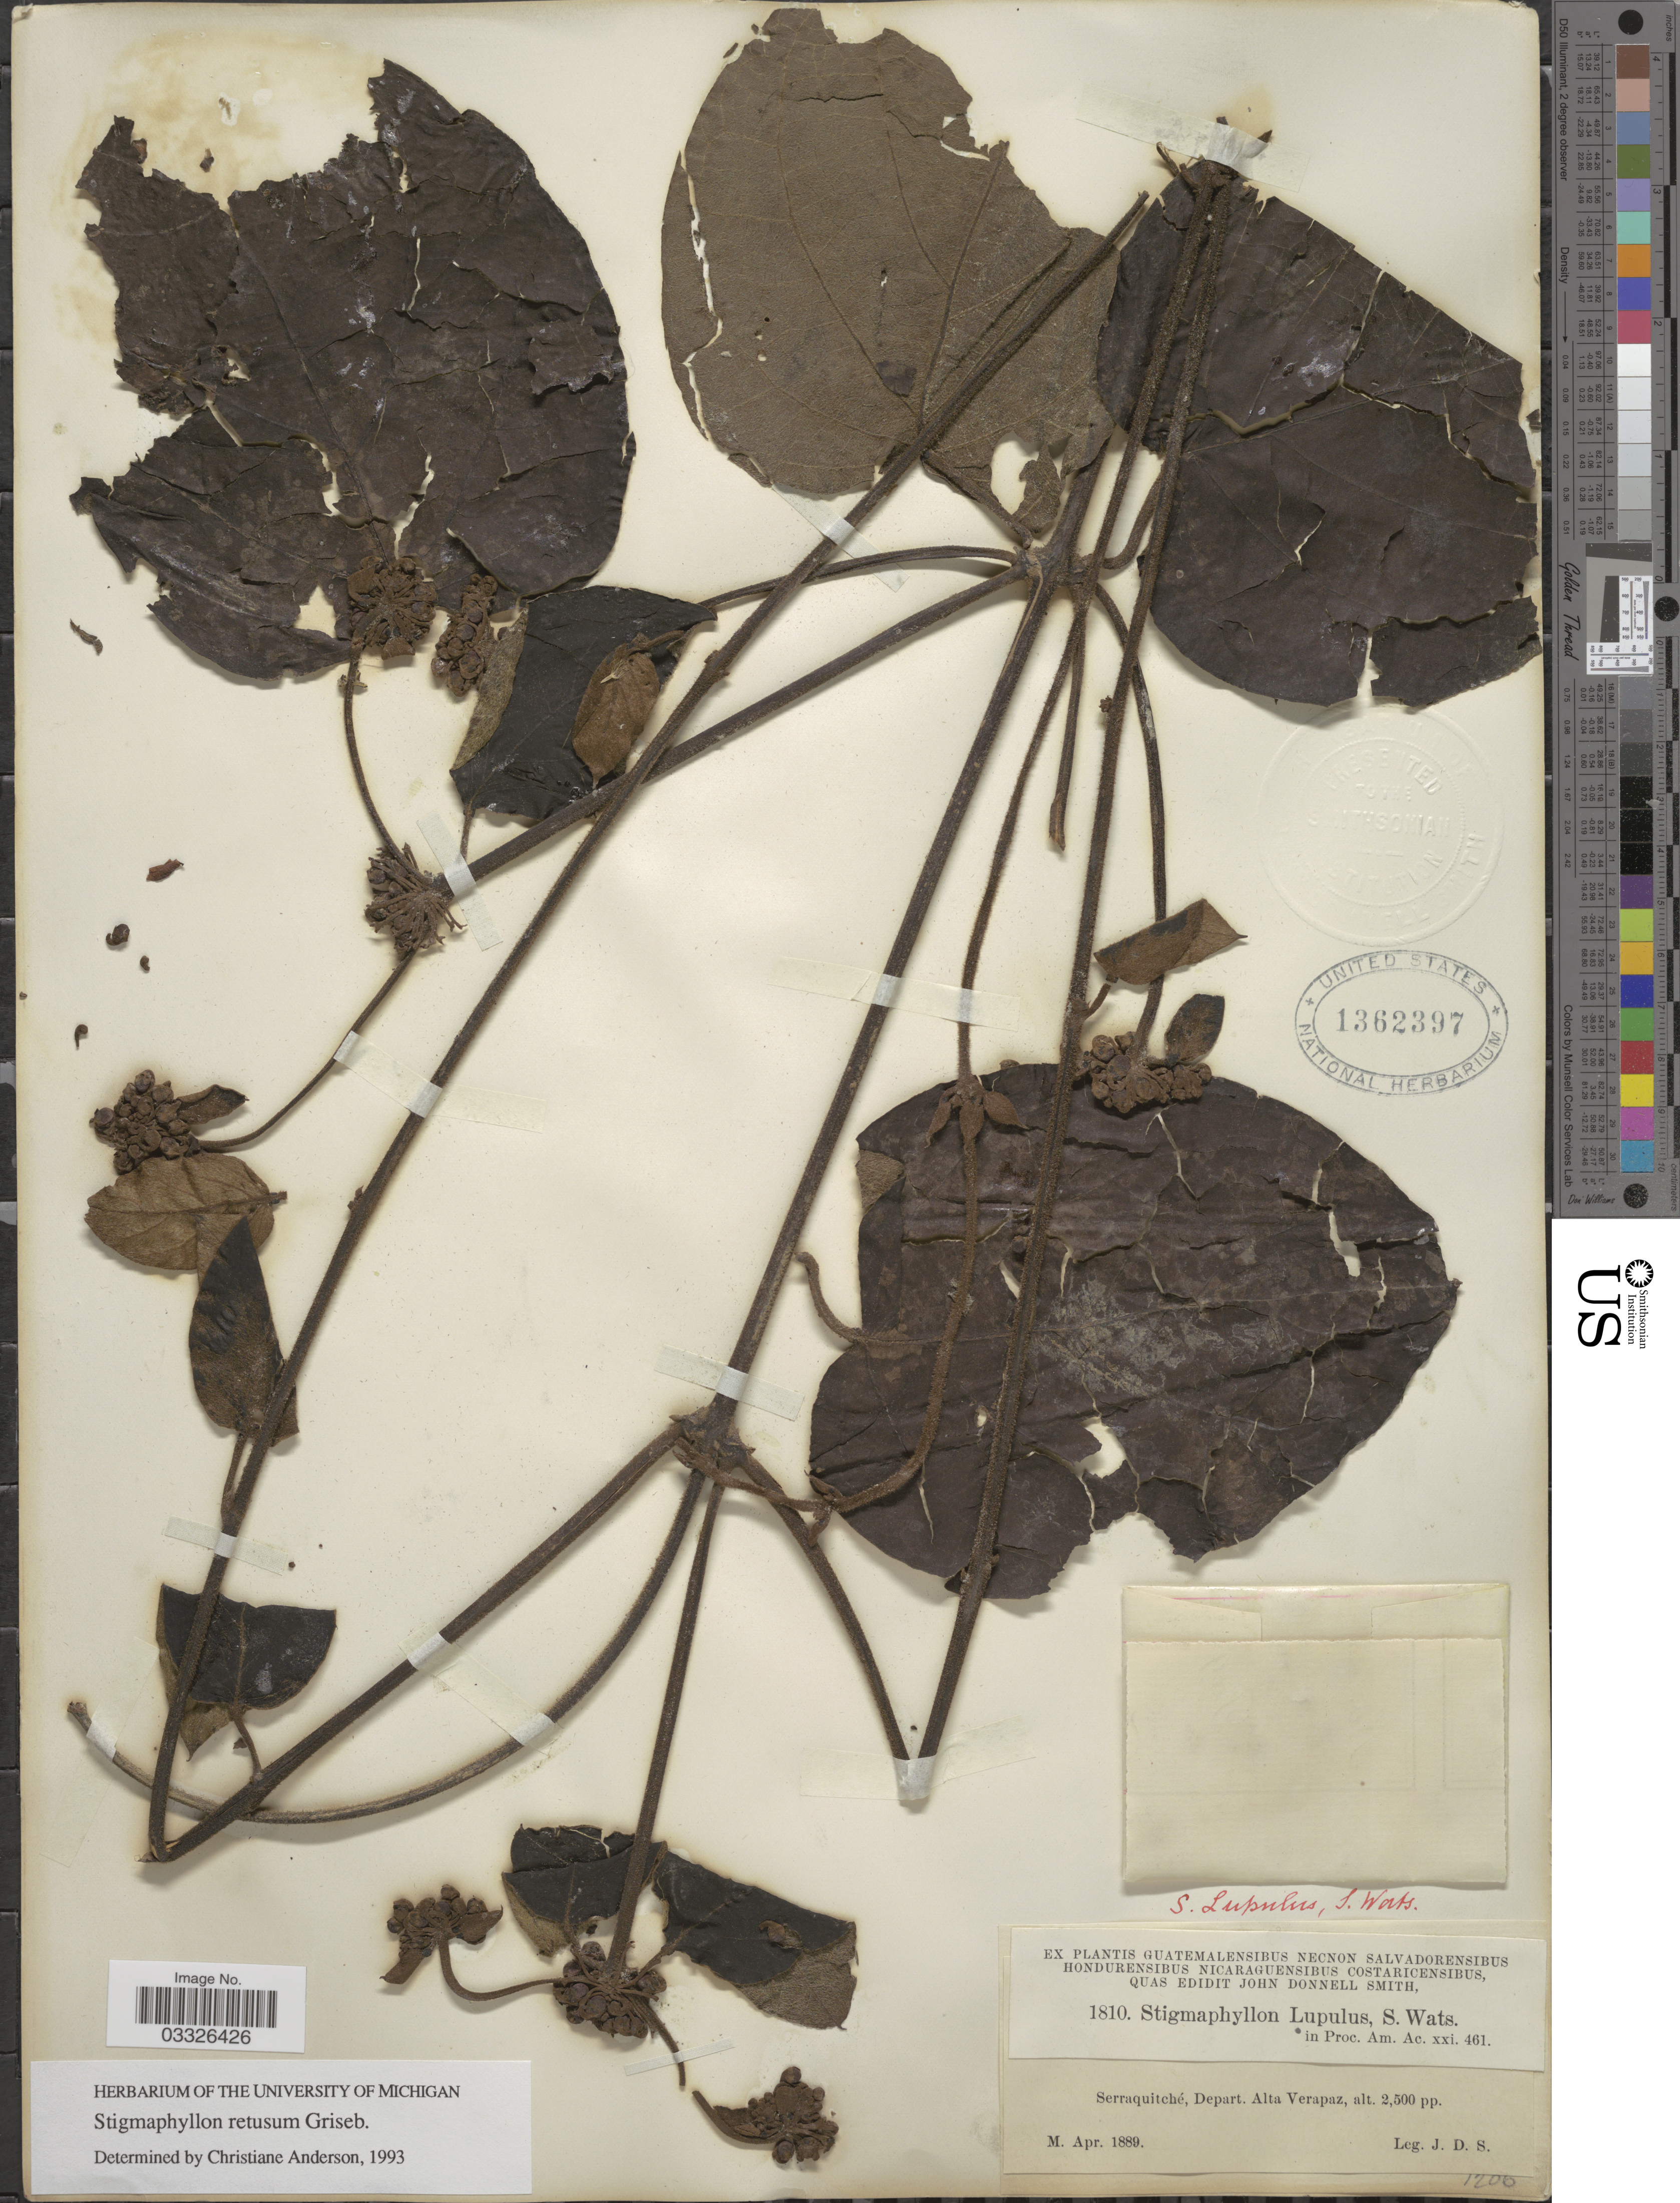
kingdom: Plantae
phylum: Tracheophyta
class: Magnoliopsida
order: Malpighiales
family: Malpighiaceae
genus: Stigmaphyllon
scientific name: Stigmaphyllon retusum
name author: Griseb.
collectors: J. Donnell Smith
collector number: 1810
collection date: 1889-04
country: Guatemala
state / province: Alta Verapaz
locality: Serraquitché, Depart. Alta Verapaz.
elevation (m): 762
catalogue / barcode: US 1362397